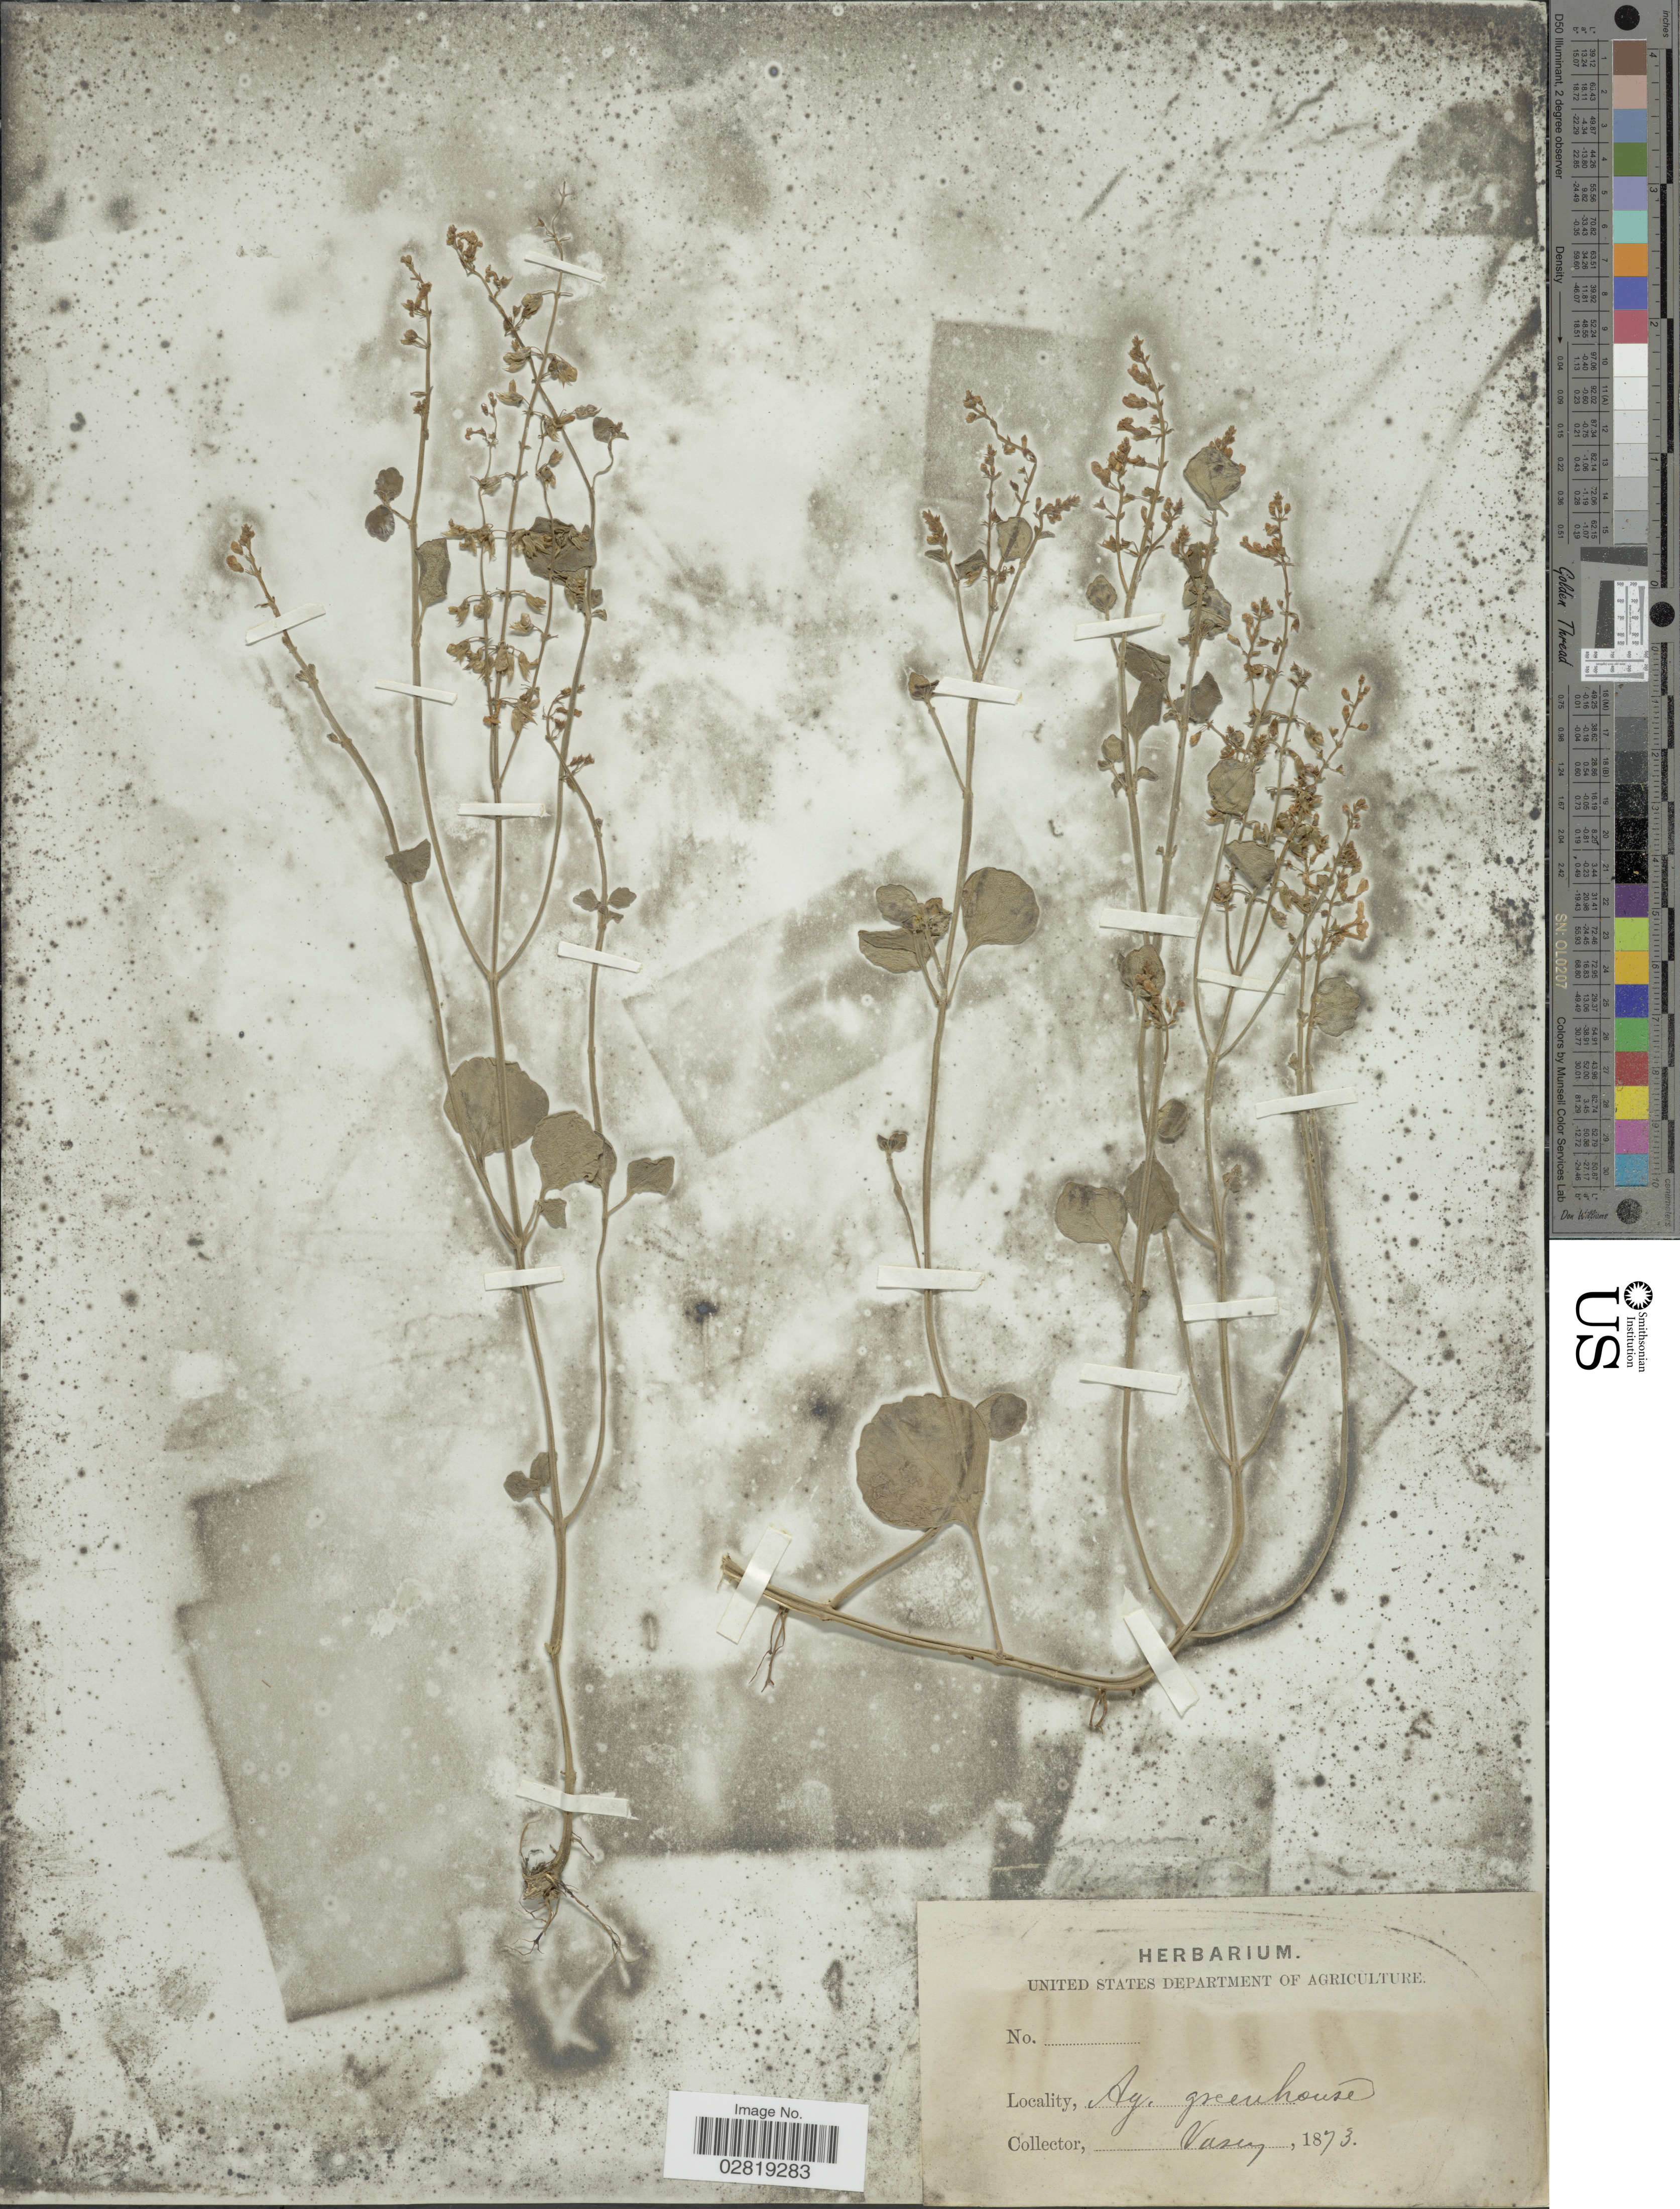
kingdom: Plantae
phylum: Tracheophyta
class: Magnoliopsida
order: Lamiales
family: Lamiaceae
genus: Ocimum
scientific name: Ocimum micranthum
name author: Willd.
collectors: Vasey, --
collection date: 1873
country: United States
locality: Ag. greenhouse.